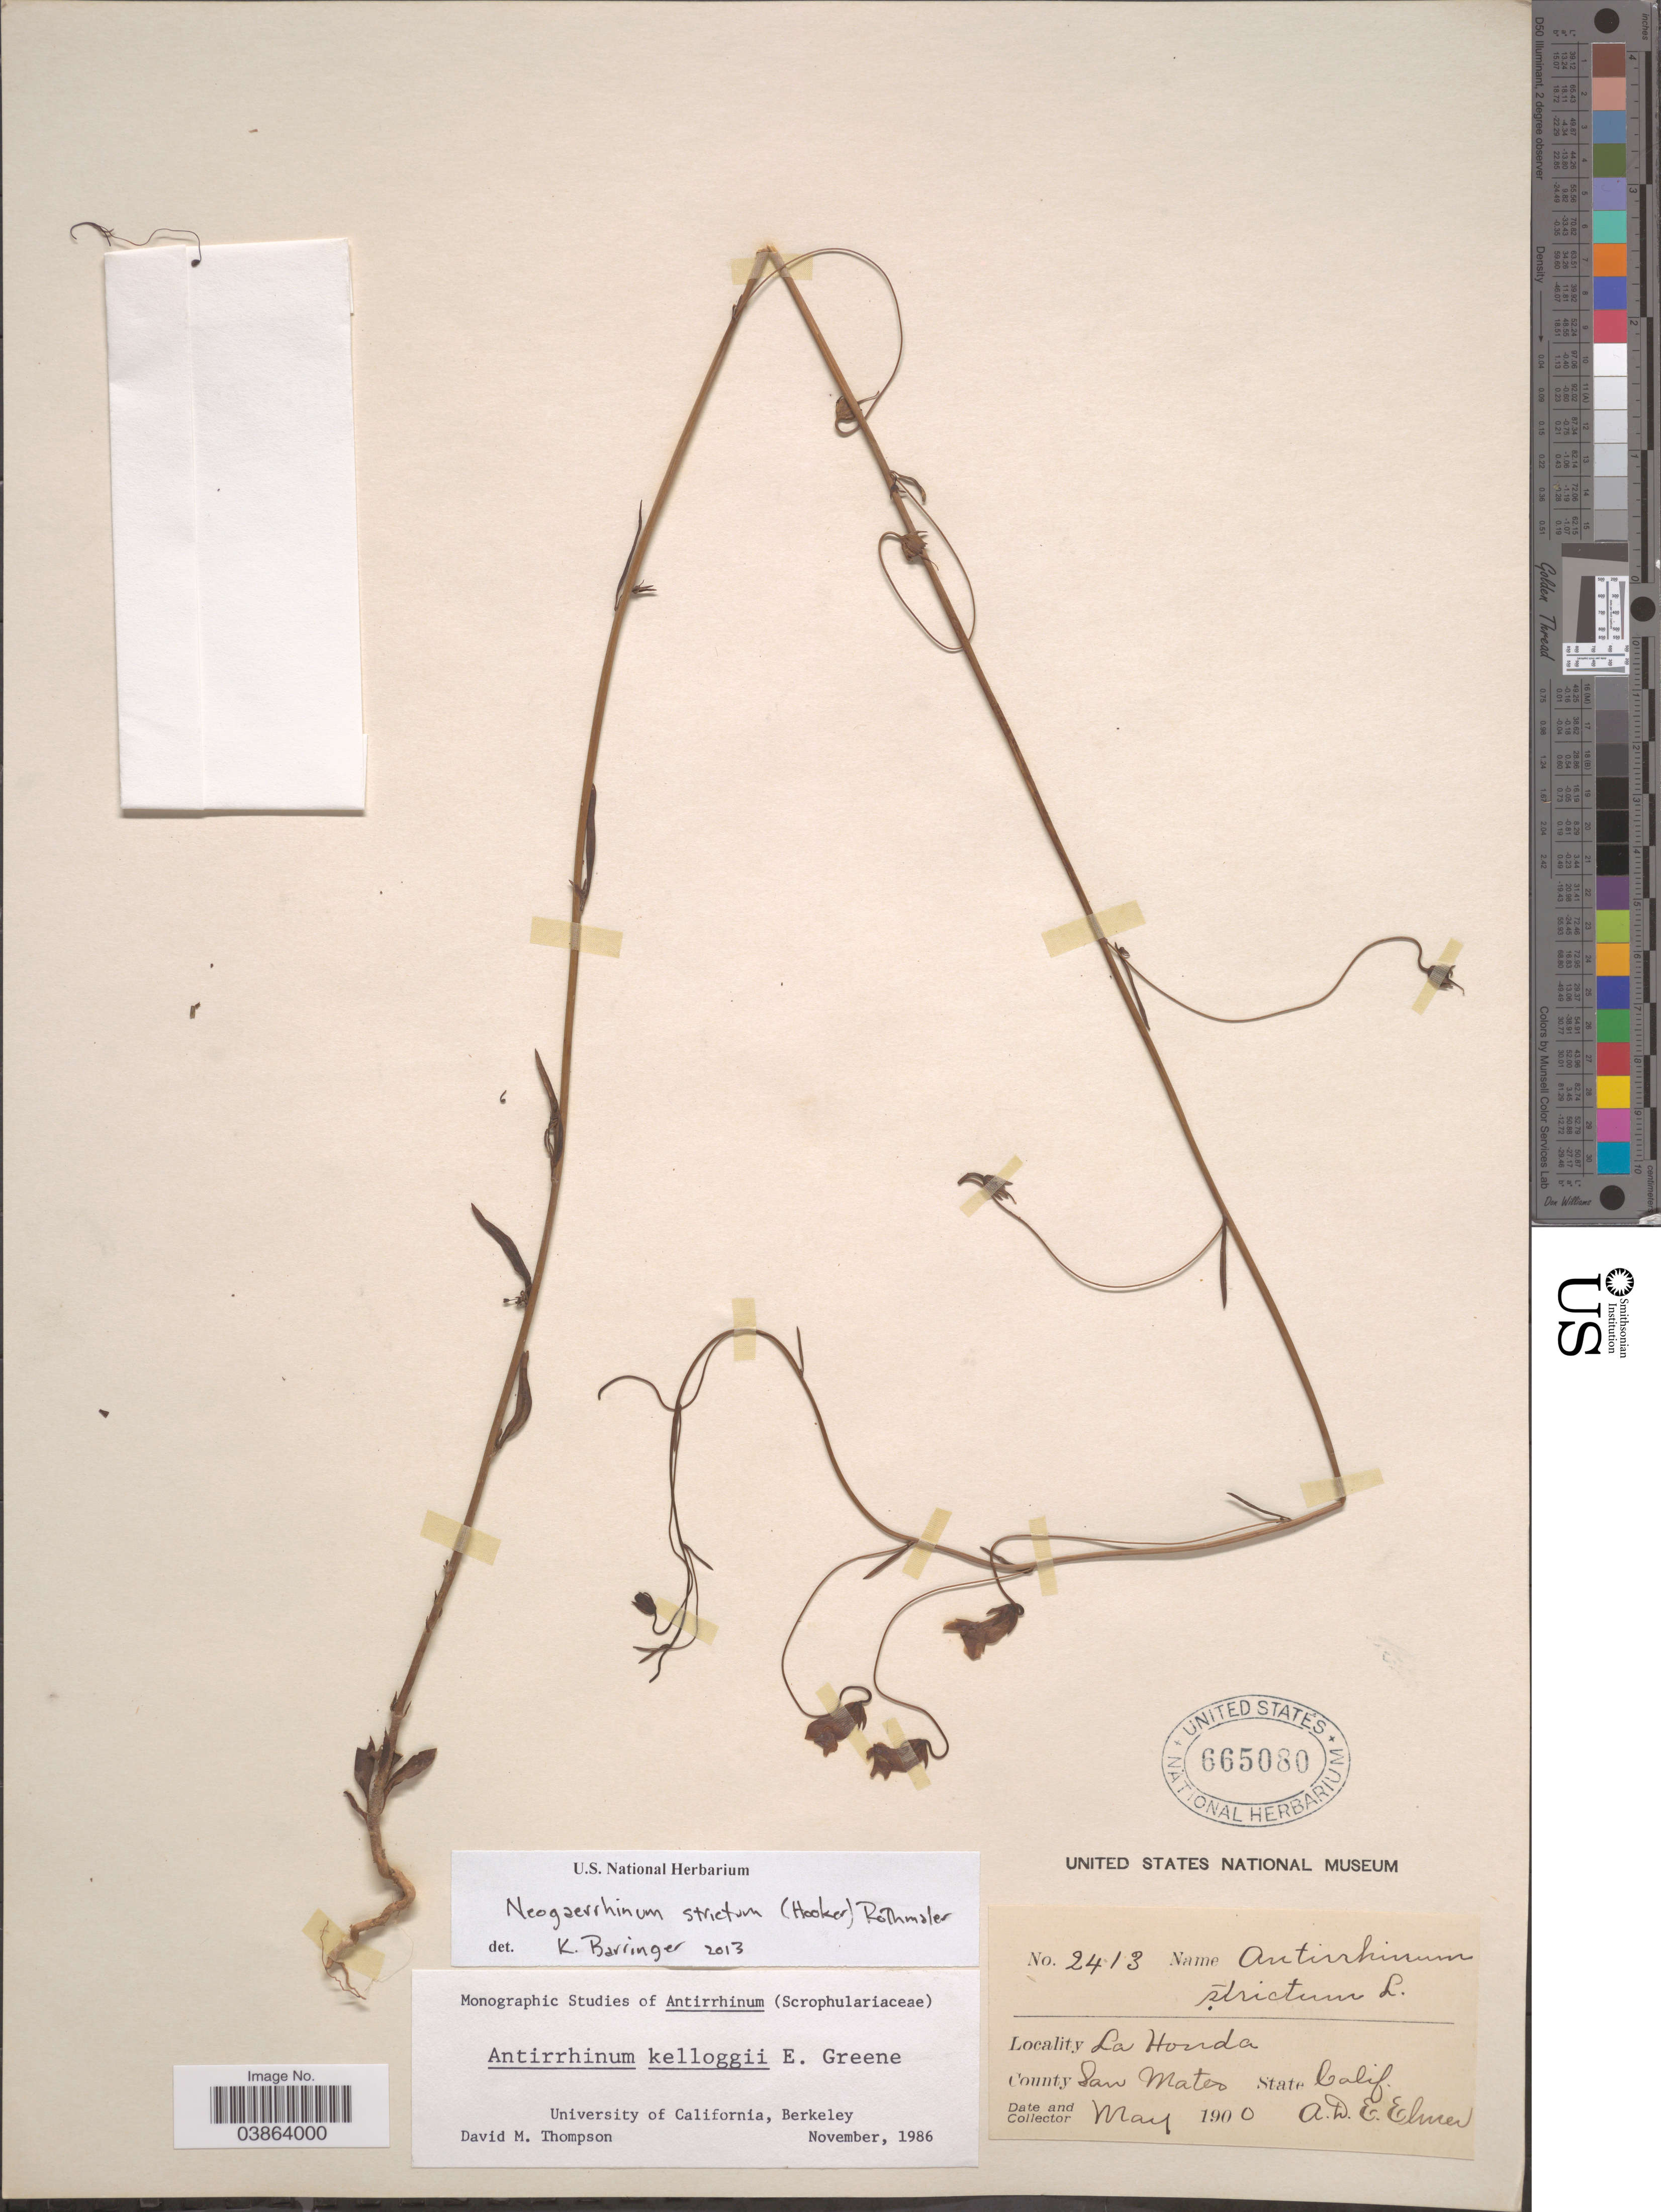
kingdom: Plantae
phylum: Tracheophyta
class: Magnoliopsida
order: Lamiales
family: Plantaginaceae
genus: Neogaerrhinum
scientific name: Neogaerrhinum strictum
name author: (Hook. & Arn.) Rothm.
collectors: A. D. E. Elmer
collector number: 2413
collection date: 1900-05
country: United States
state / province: California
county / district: San Mateo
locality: La Honda. County San Mateo.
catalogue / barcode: US 665080